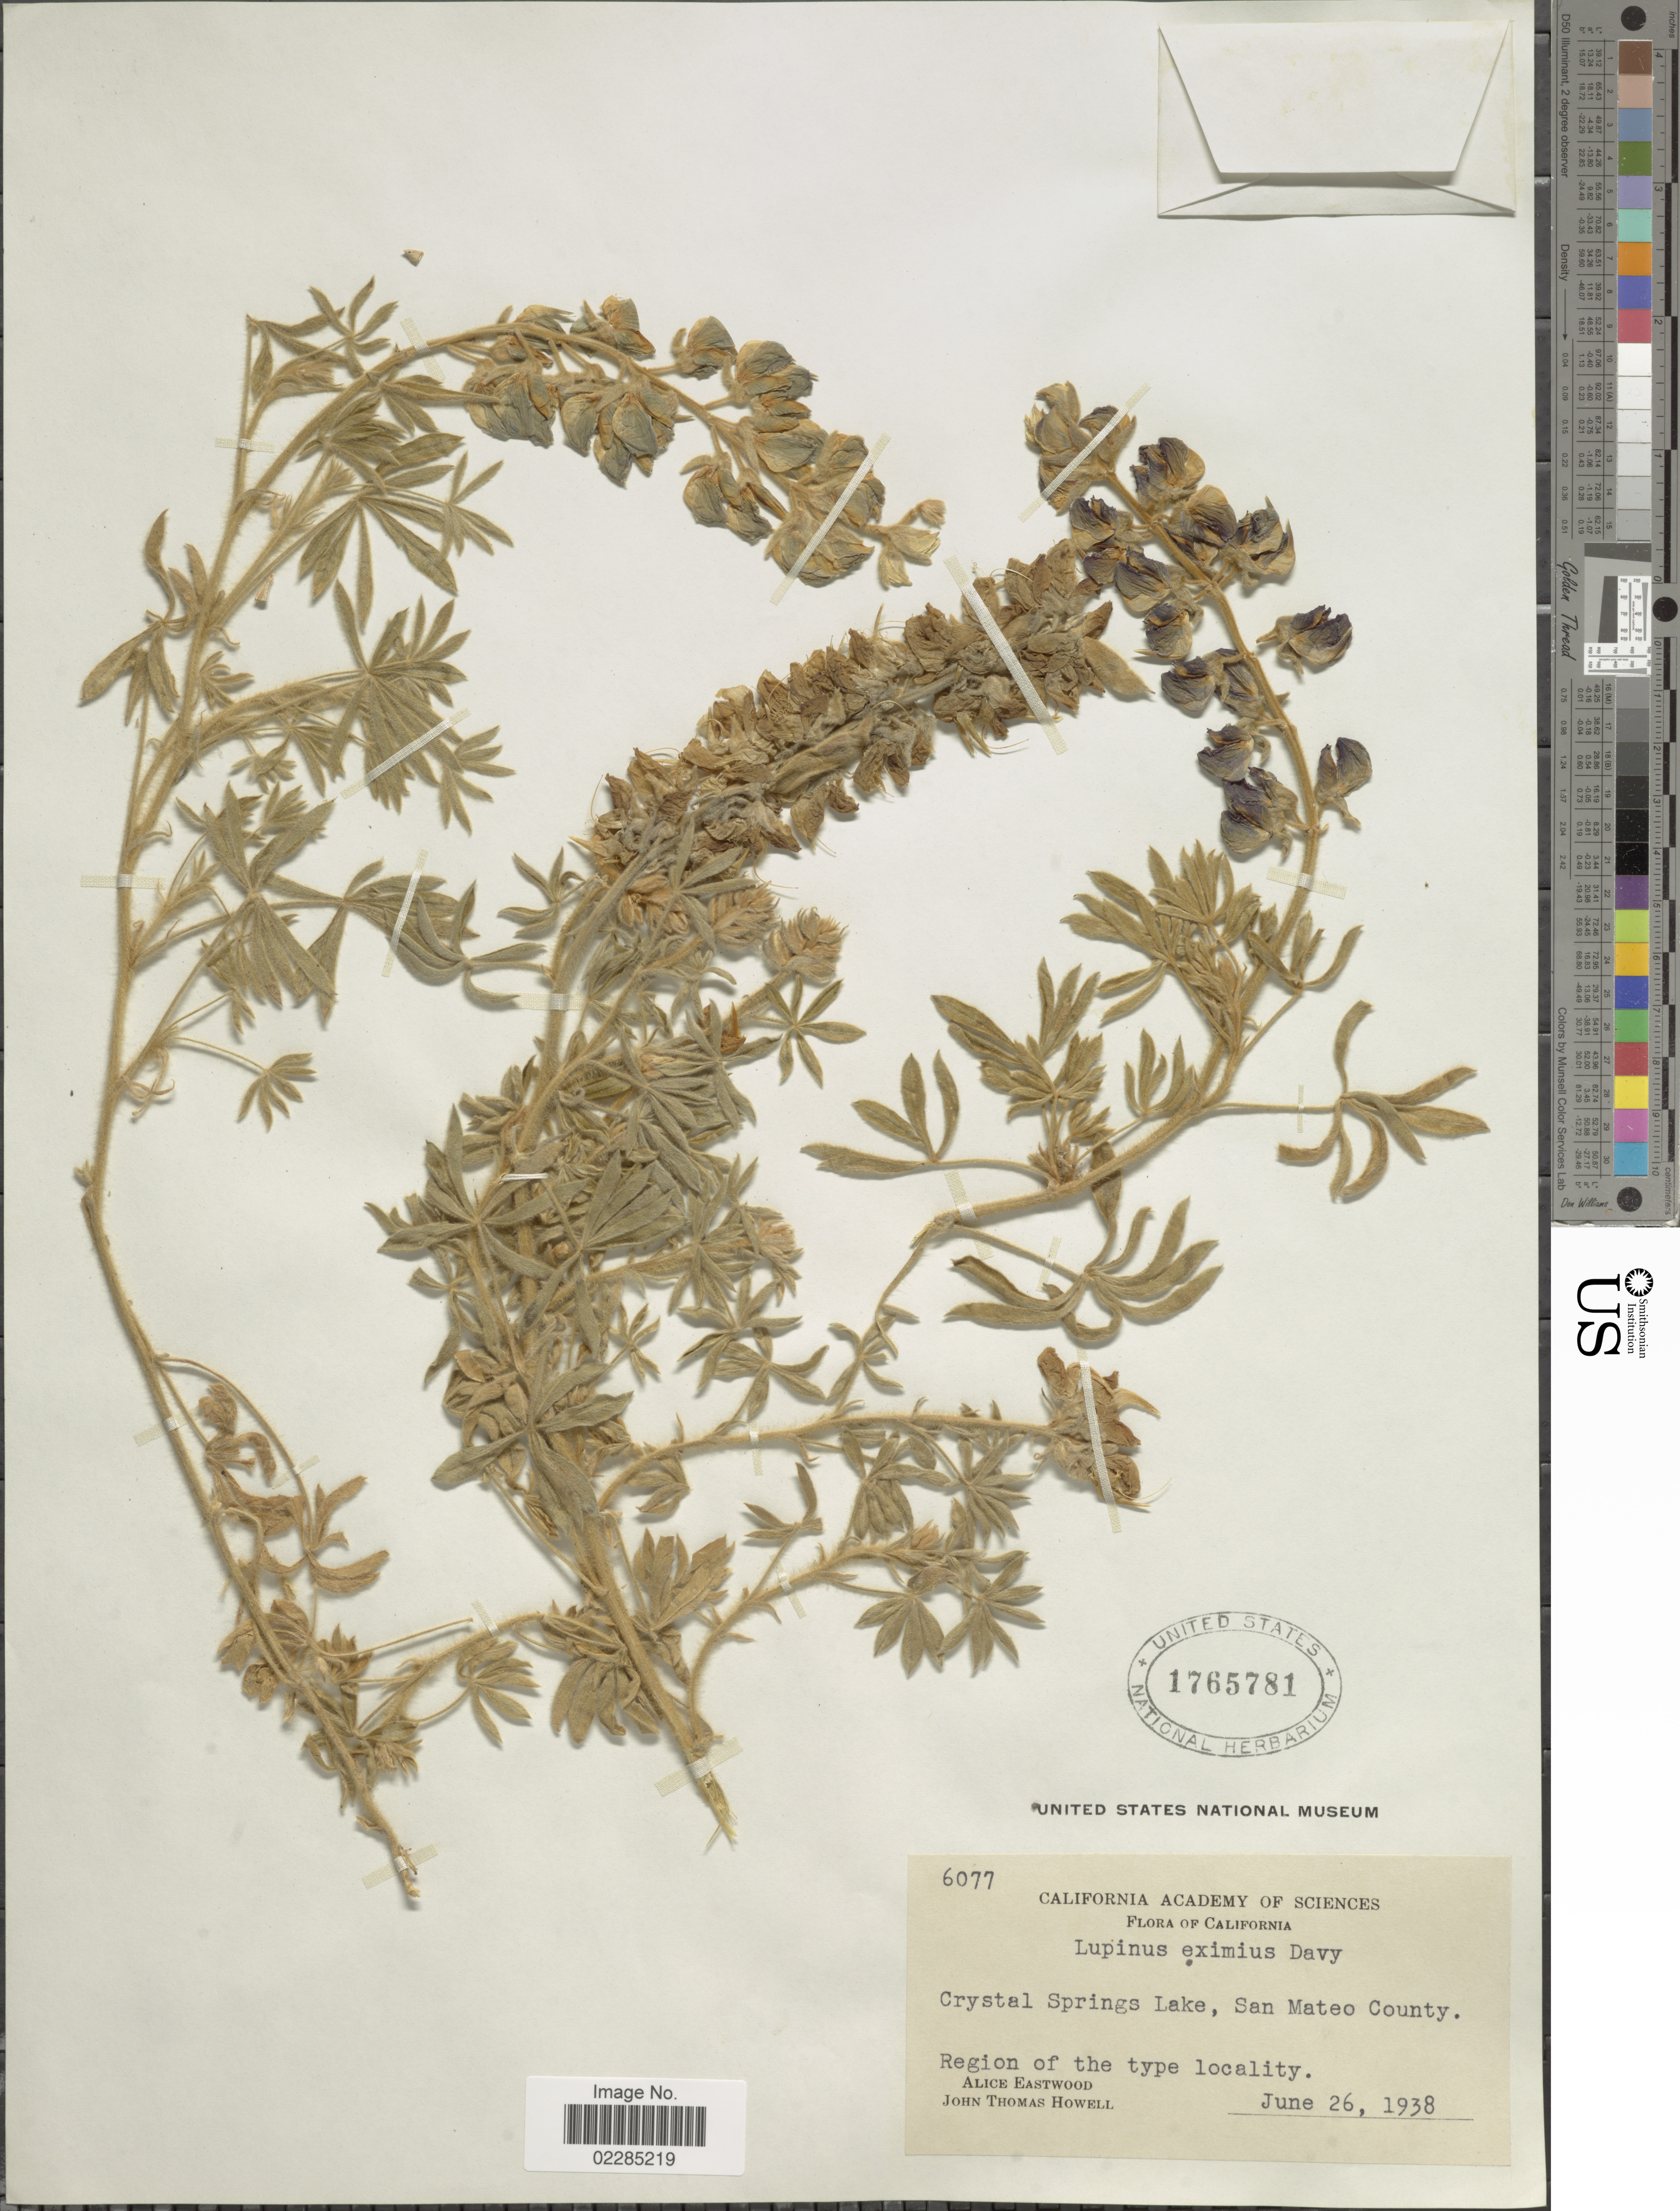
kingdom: Plantae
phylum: Tracheophyta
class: Magnoliopsida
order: Fabales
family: Fabaceae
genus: Lupinus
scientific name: Lupinus eximius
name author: Burtt Davy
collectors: A. Eastwood & J. T. Howell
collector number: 6077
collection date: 1938-06-26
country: United States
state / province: California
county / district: San Mateo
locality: Crystal Springs Lake, San Mateo County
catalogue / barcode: US 1765781